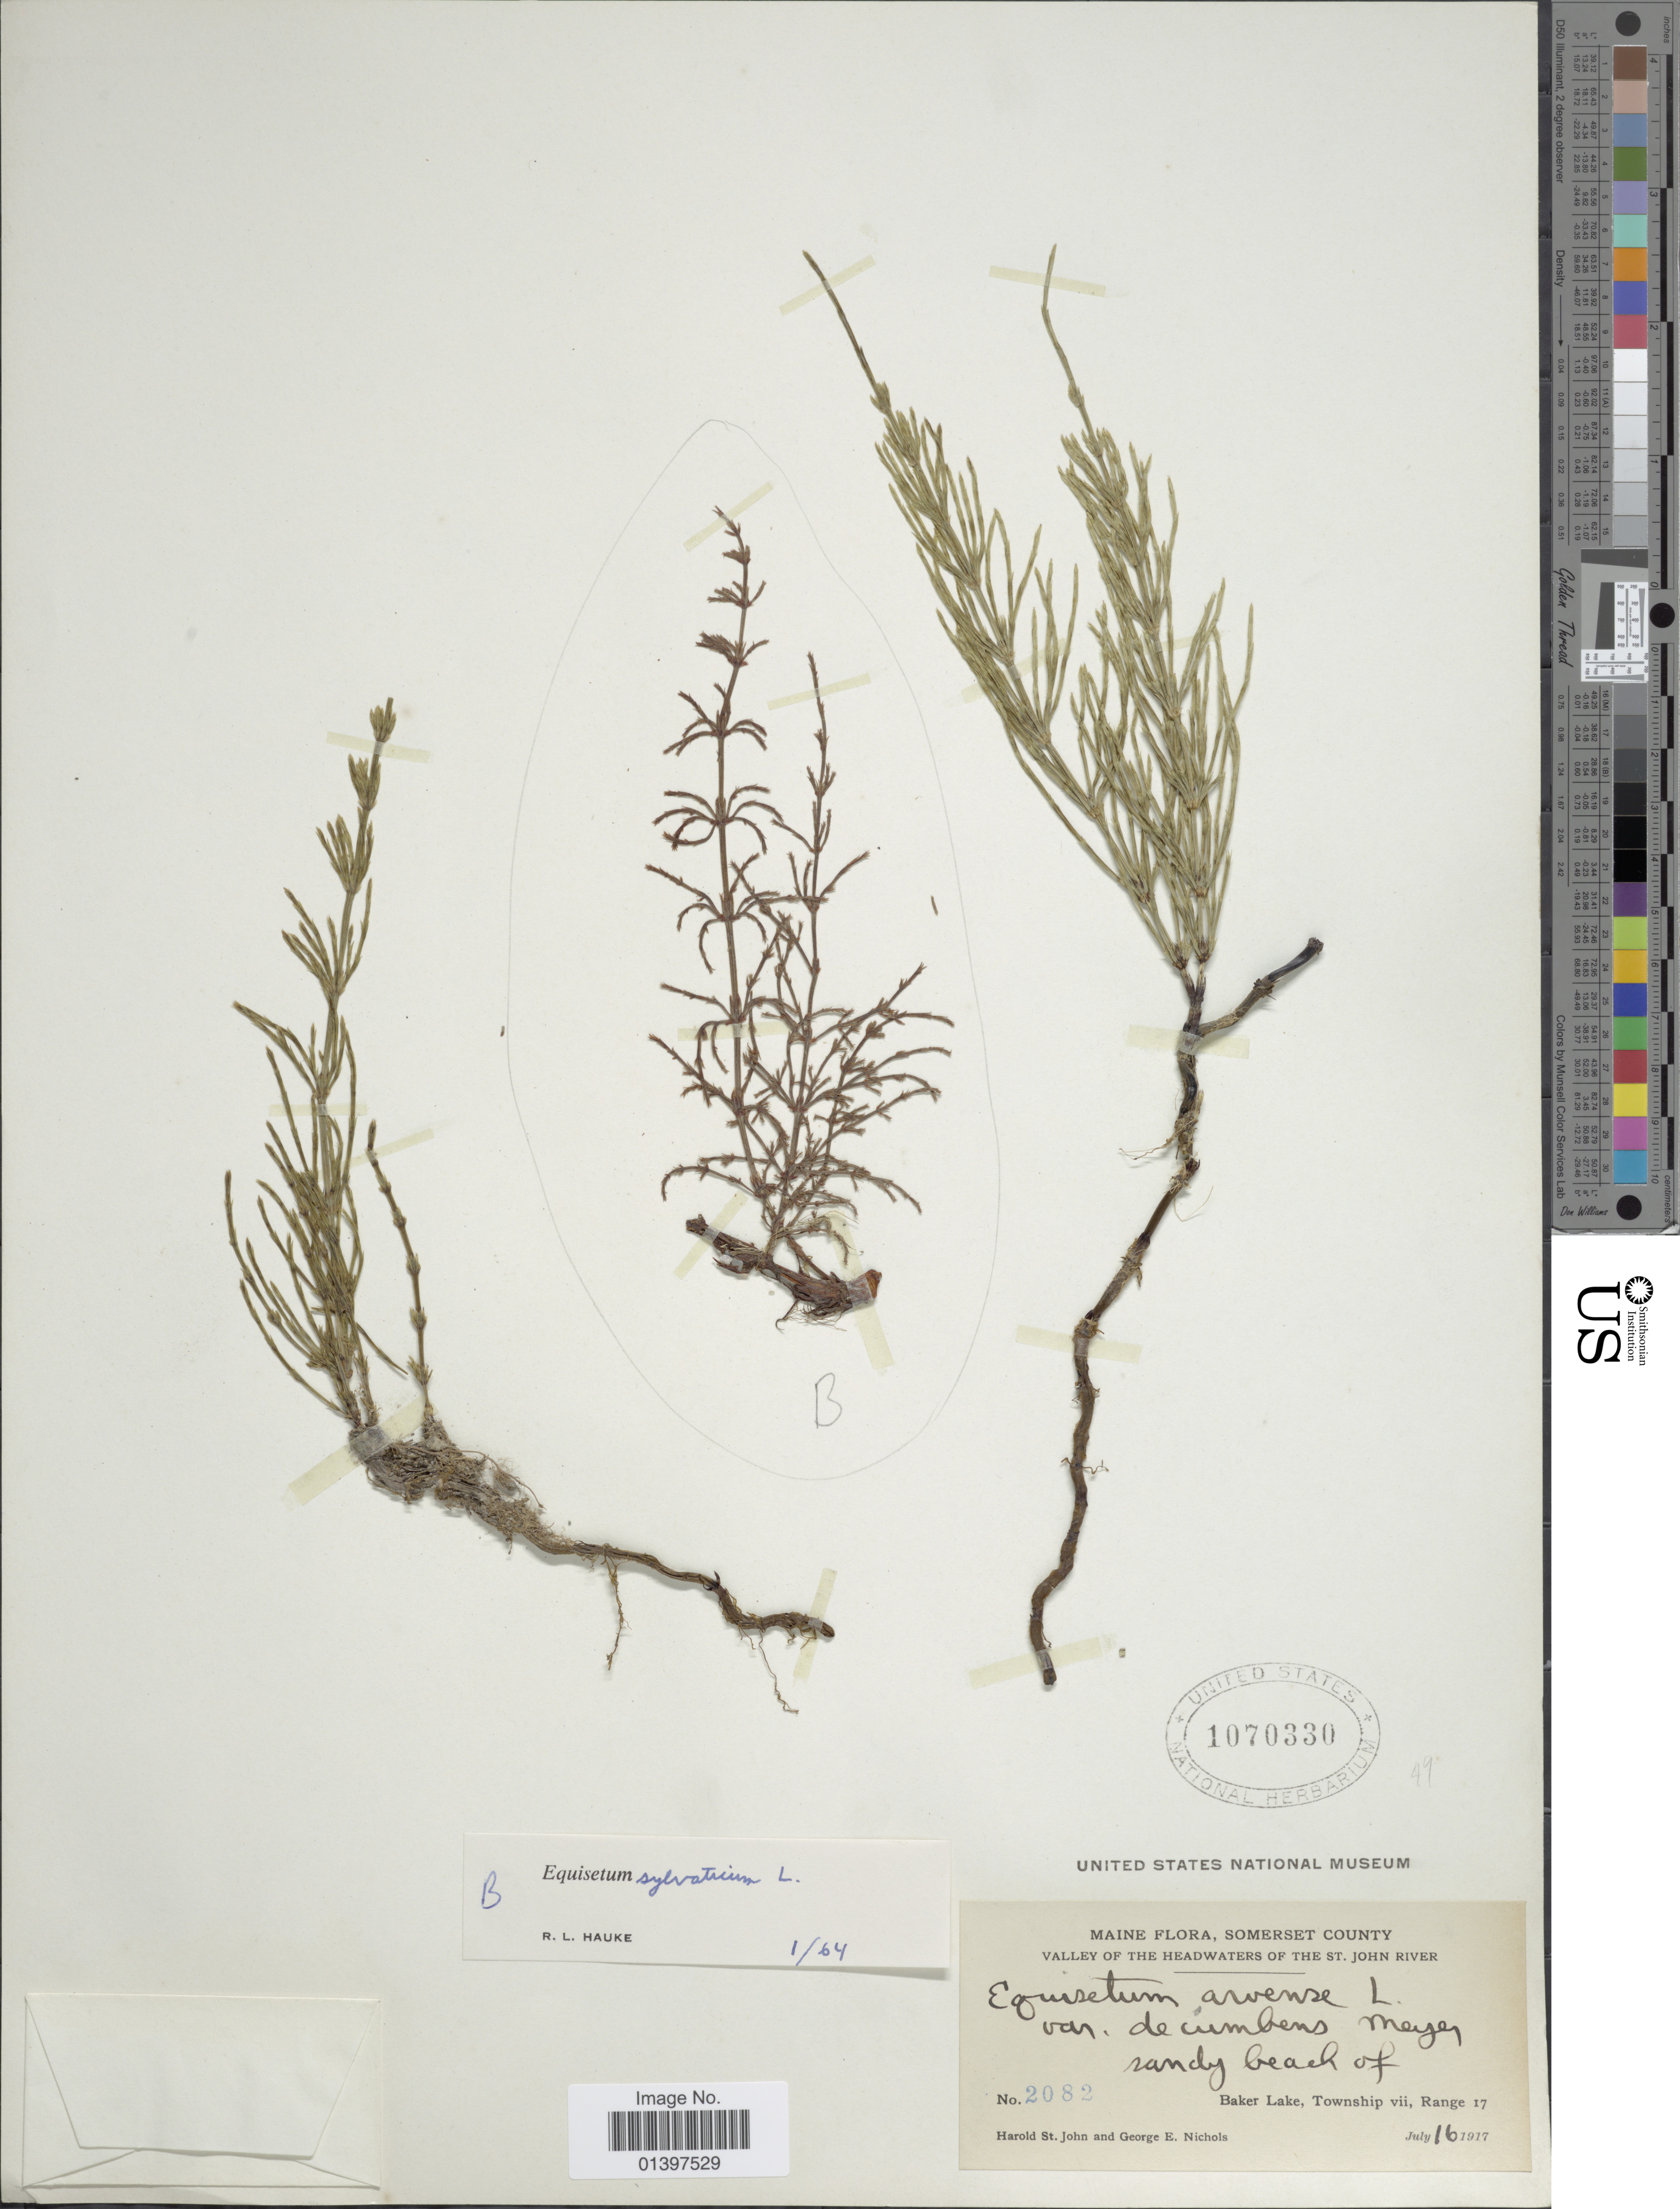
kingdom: Plantae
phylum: Tracheophyta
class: Polypodiopsida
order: Equisetales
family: Equisetaceae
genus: Equisetum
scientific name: Equisetum sylvaticum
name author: L.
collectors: H. St. John & G. E. Nichols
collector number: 2082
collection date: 1917-07-16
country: United States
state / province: Maine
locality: Somerset County, valley of the headwaters of the St. John River, sandy beach of Baker Lake, Township vii, Range 17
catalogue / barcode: US 1070330